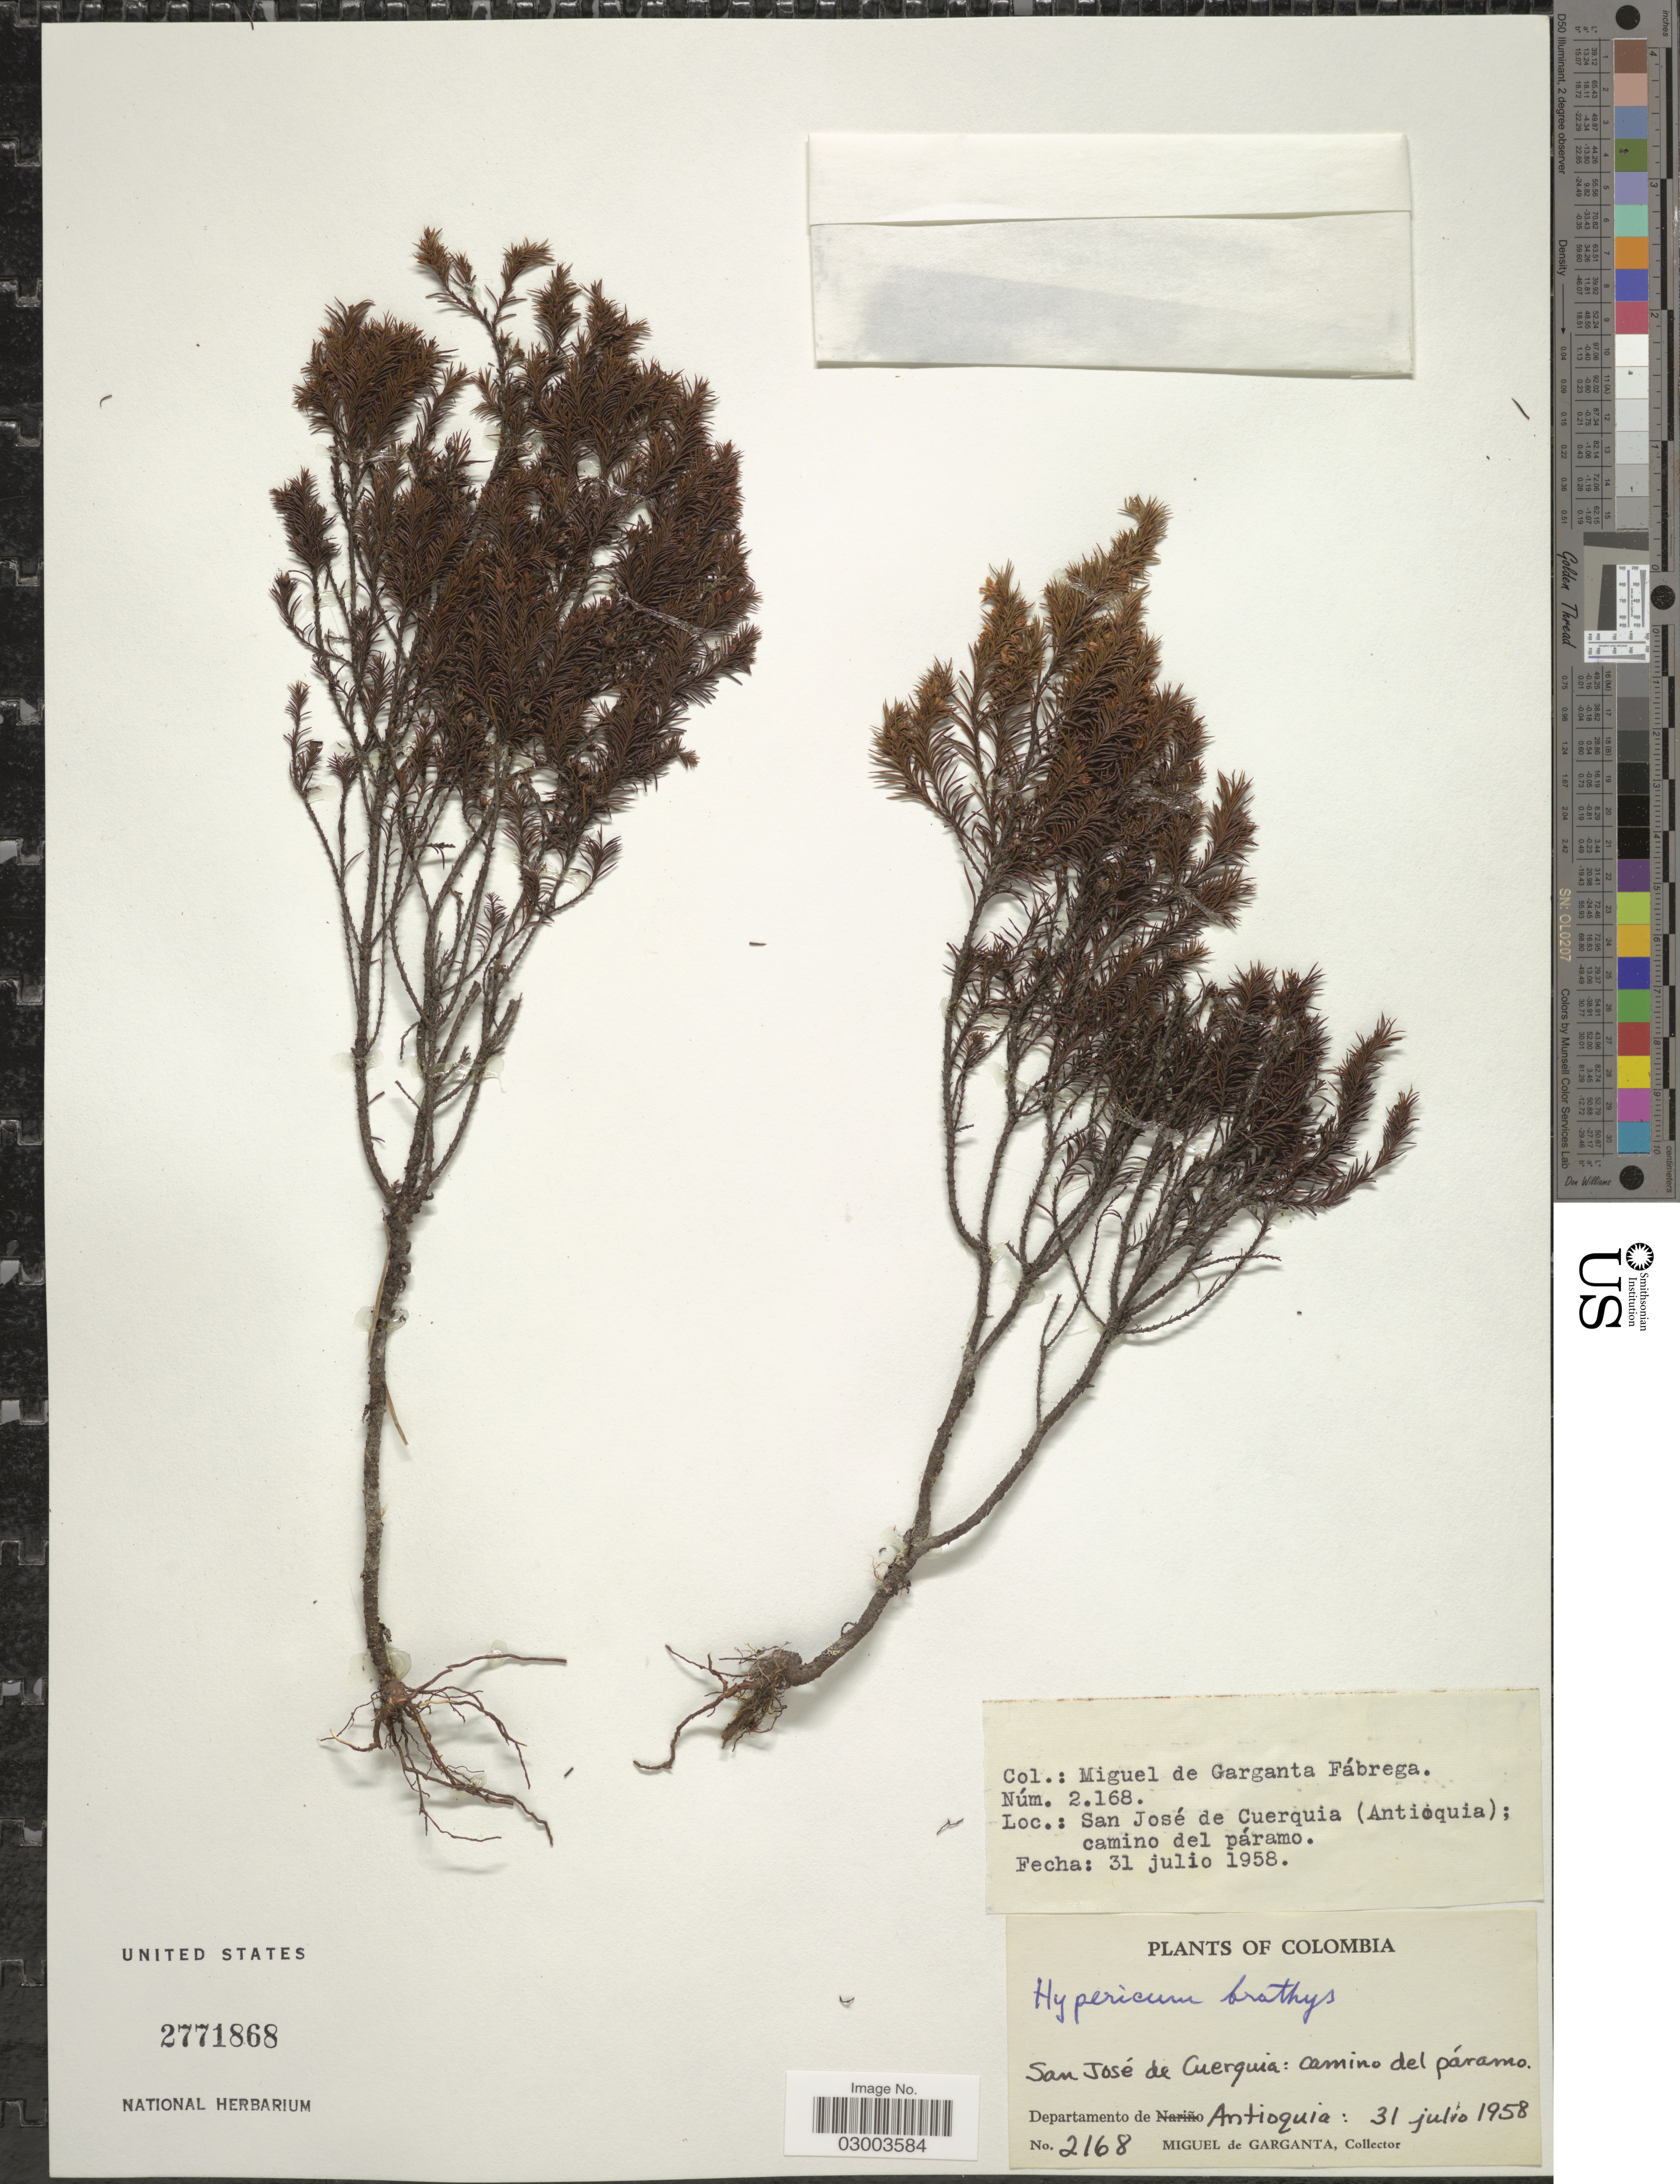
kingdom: Plantae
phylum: Tracheophyta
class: Magnoliopsida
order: Malpighiales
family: Hypericaceae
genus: Hypericum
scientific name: Hypericum juniperinum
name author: Kunth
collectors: M. Garganta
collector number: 2168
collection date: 1958-07-31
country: Colombia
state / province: Antioquia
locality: San José de Cuerquia camino del páramo. Departamento de Antioquia.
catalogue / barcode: US 2771868